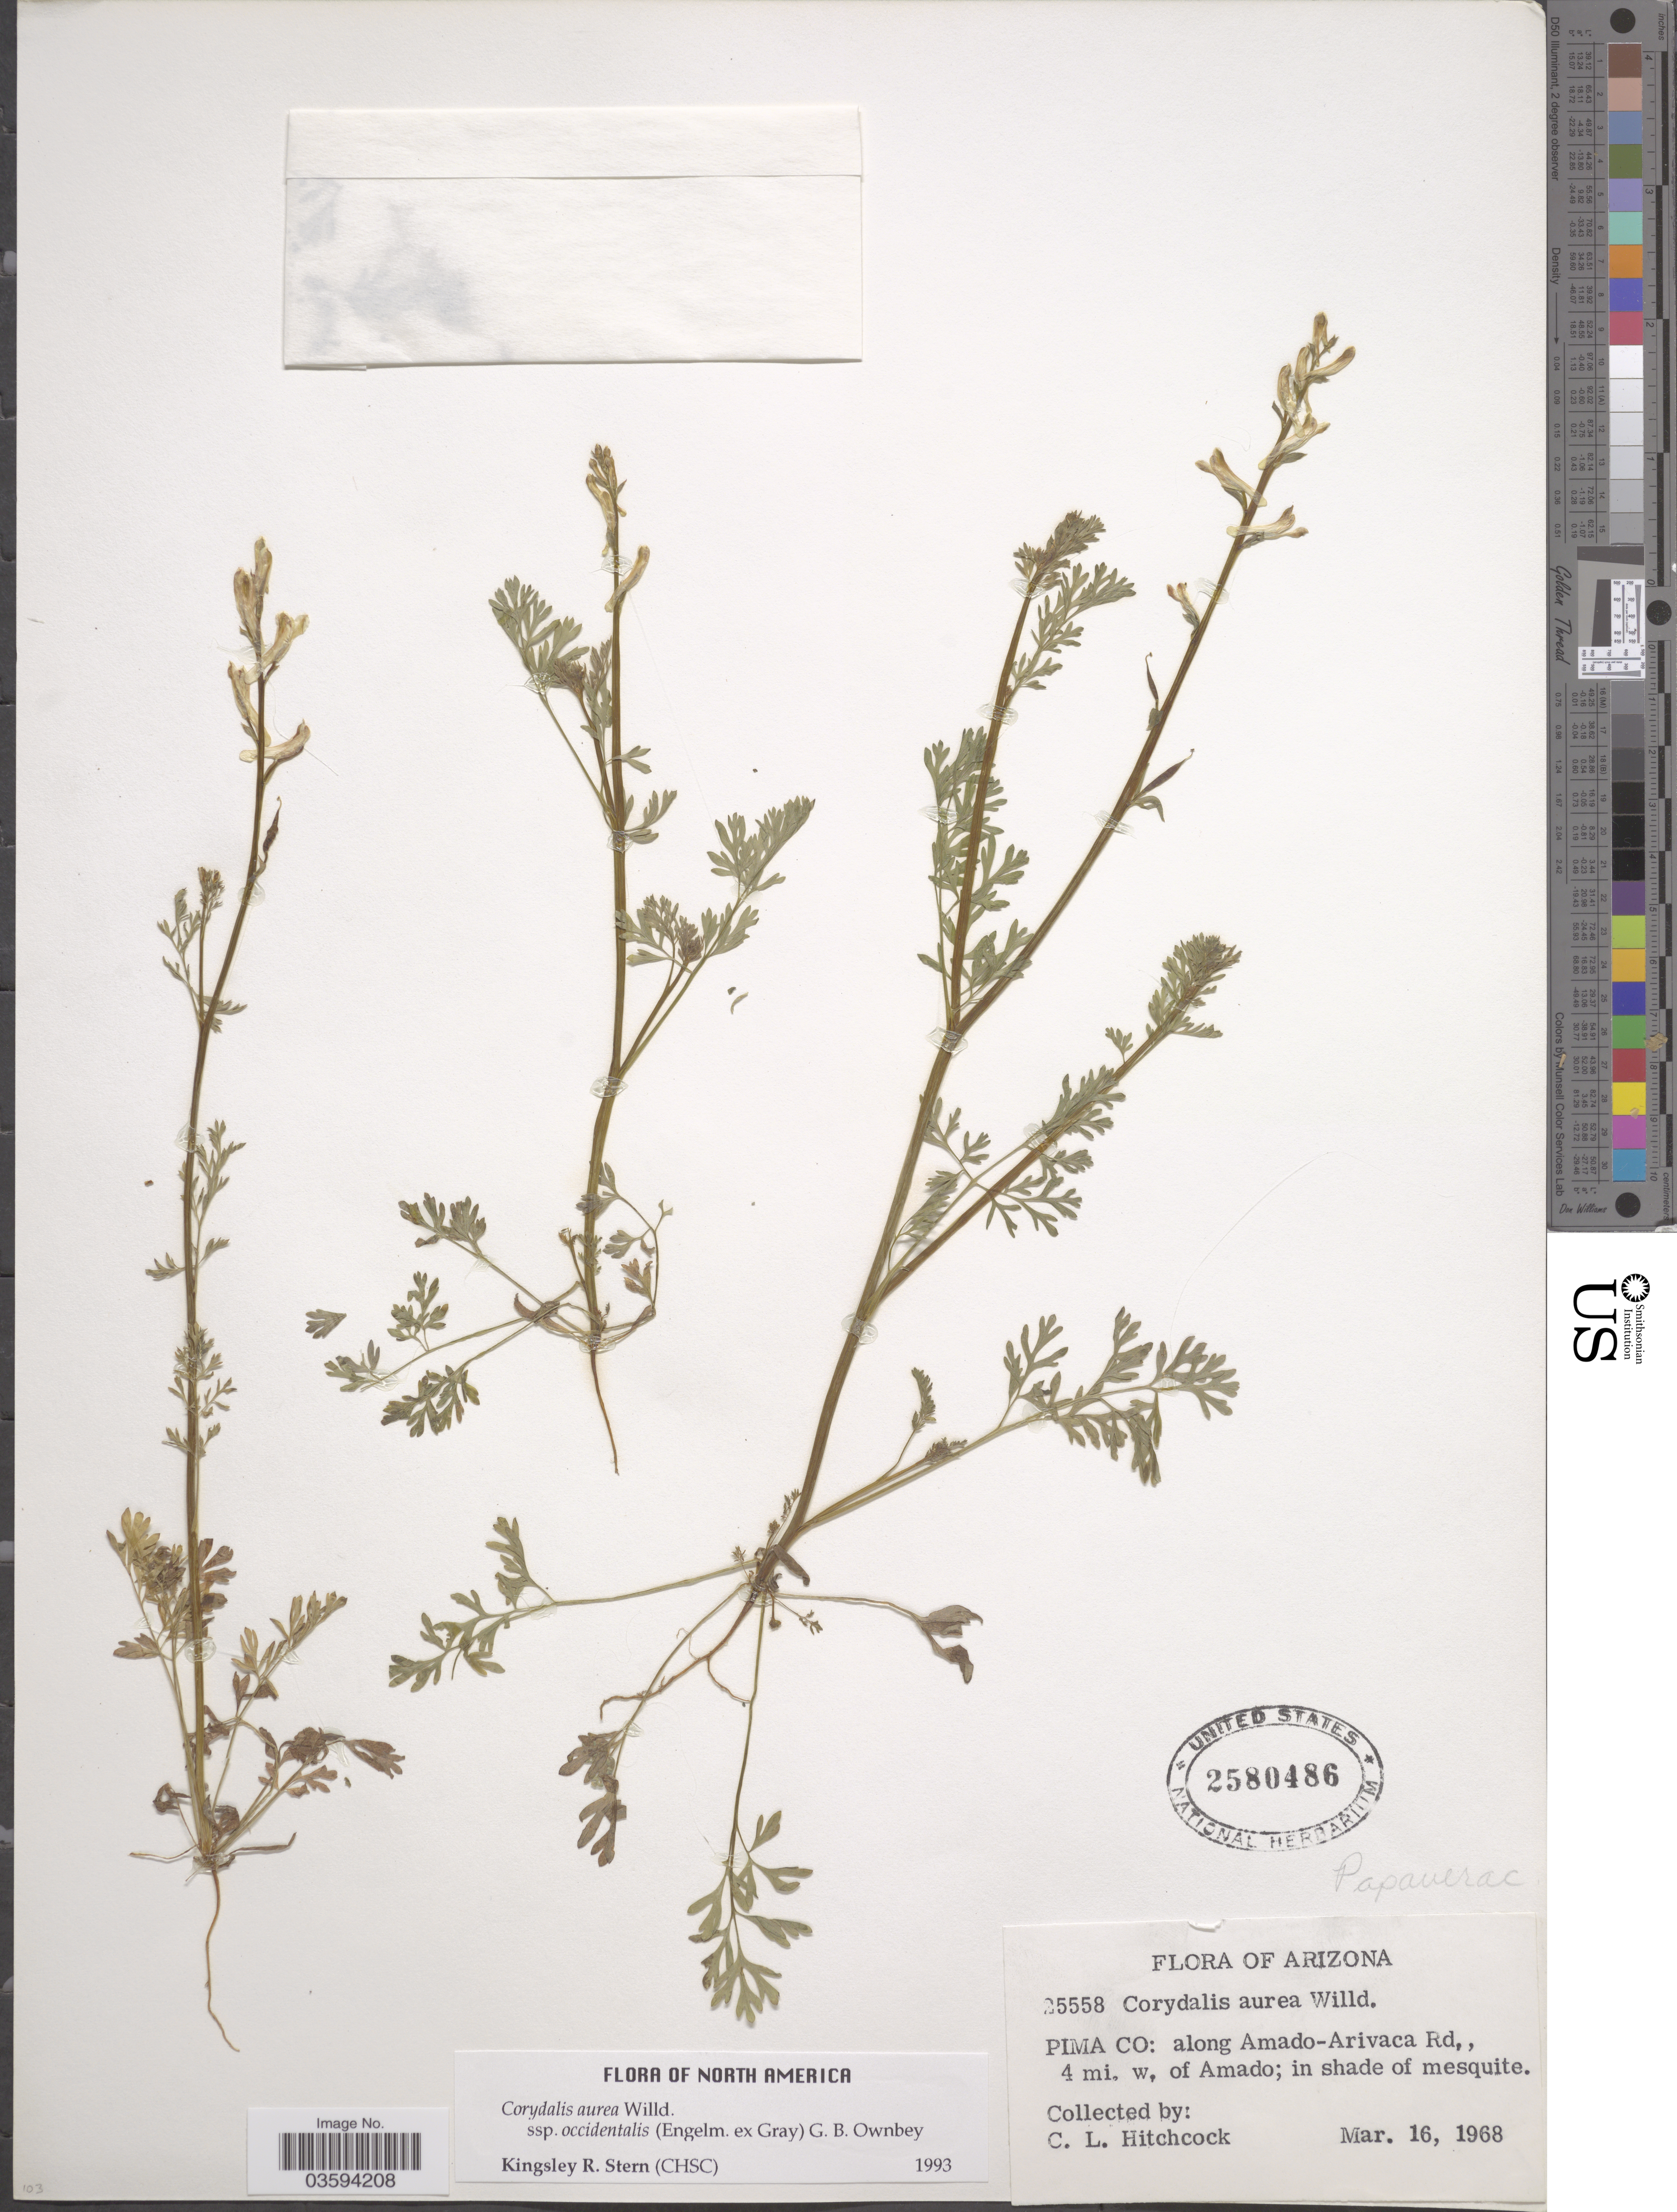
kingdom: Plantae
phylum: Tracheophyta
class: Magnoliopsida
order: Ranunculales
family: Papaveraceae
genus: Corydalis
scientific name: Corydalis aurea subsp. occidentalis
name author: Willd.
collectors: C. L. Hitchcock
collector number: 25558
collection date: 1968-03-16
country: United States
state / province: Arizona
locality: Pima Co: along Amado-Arivaca Rd, 4 mi. w. of Amado.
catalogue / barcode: US 2580486